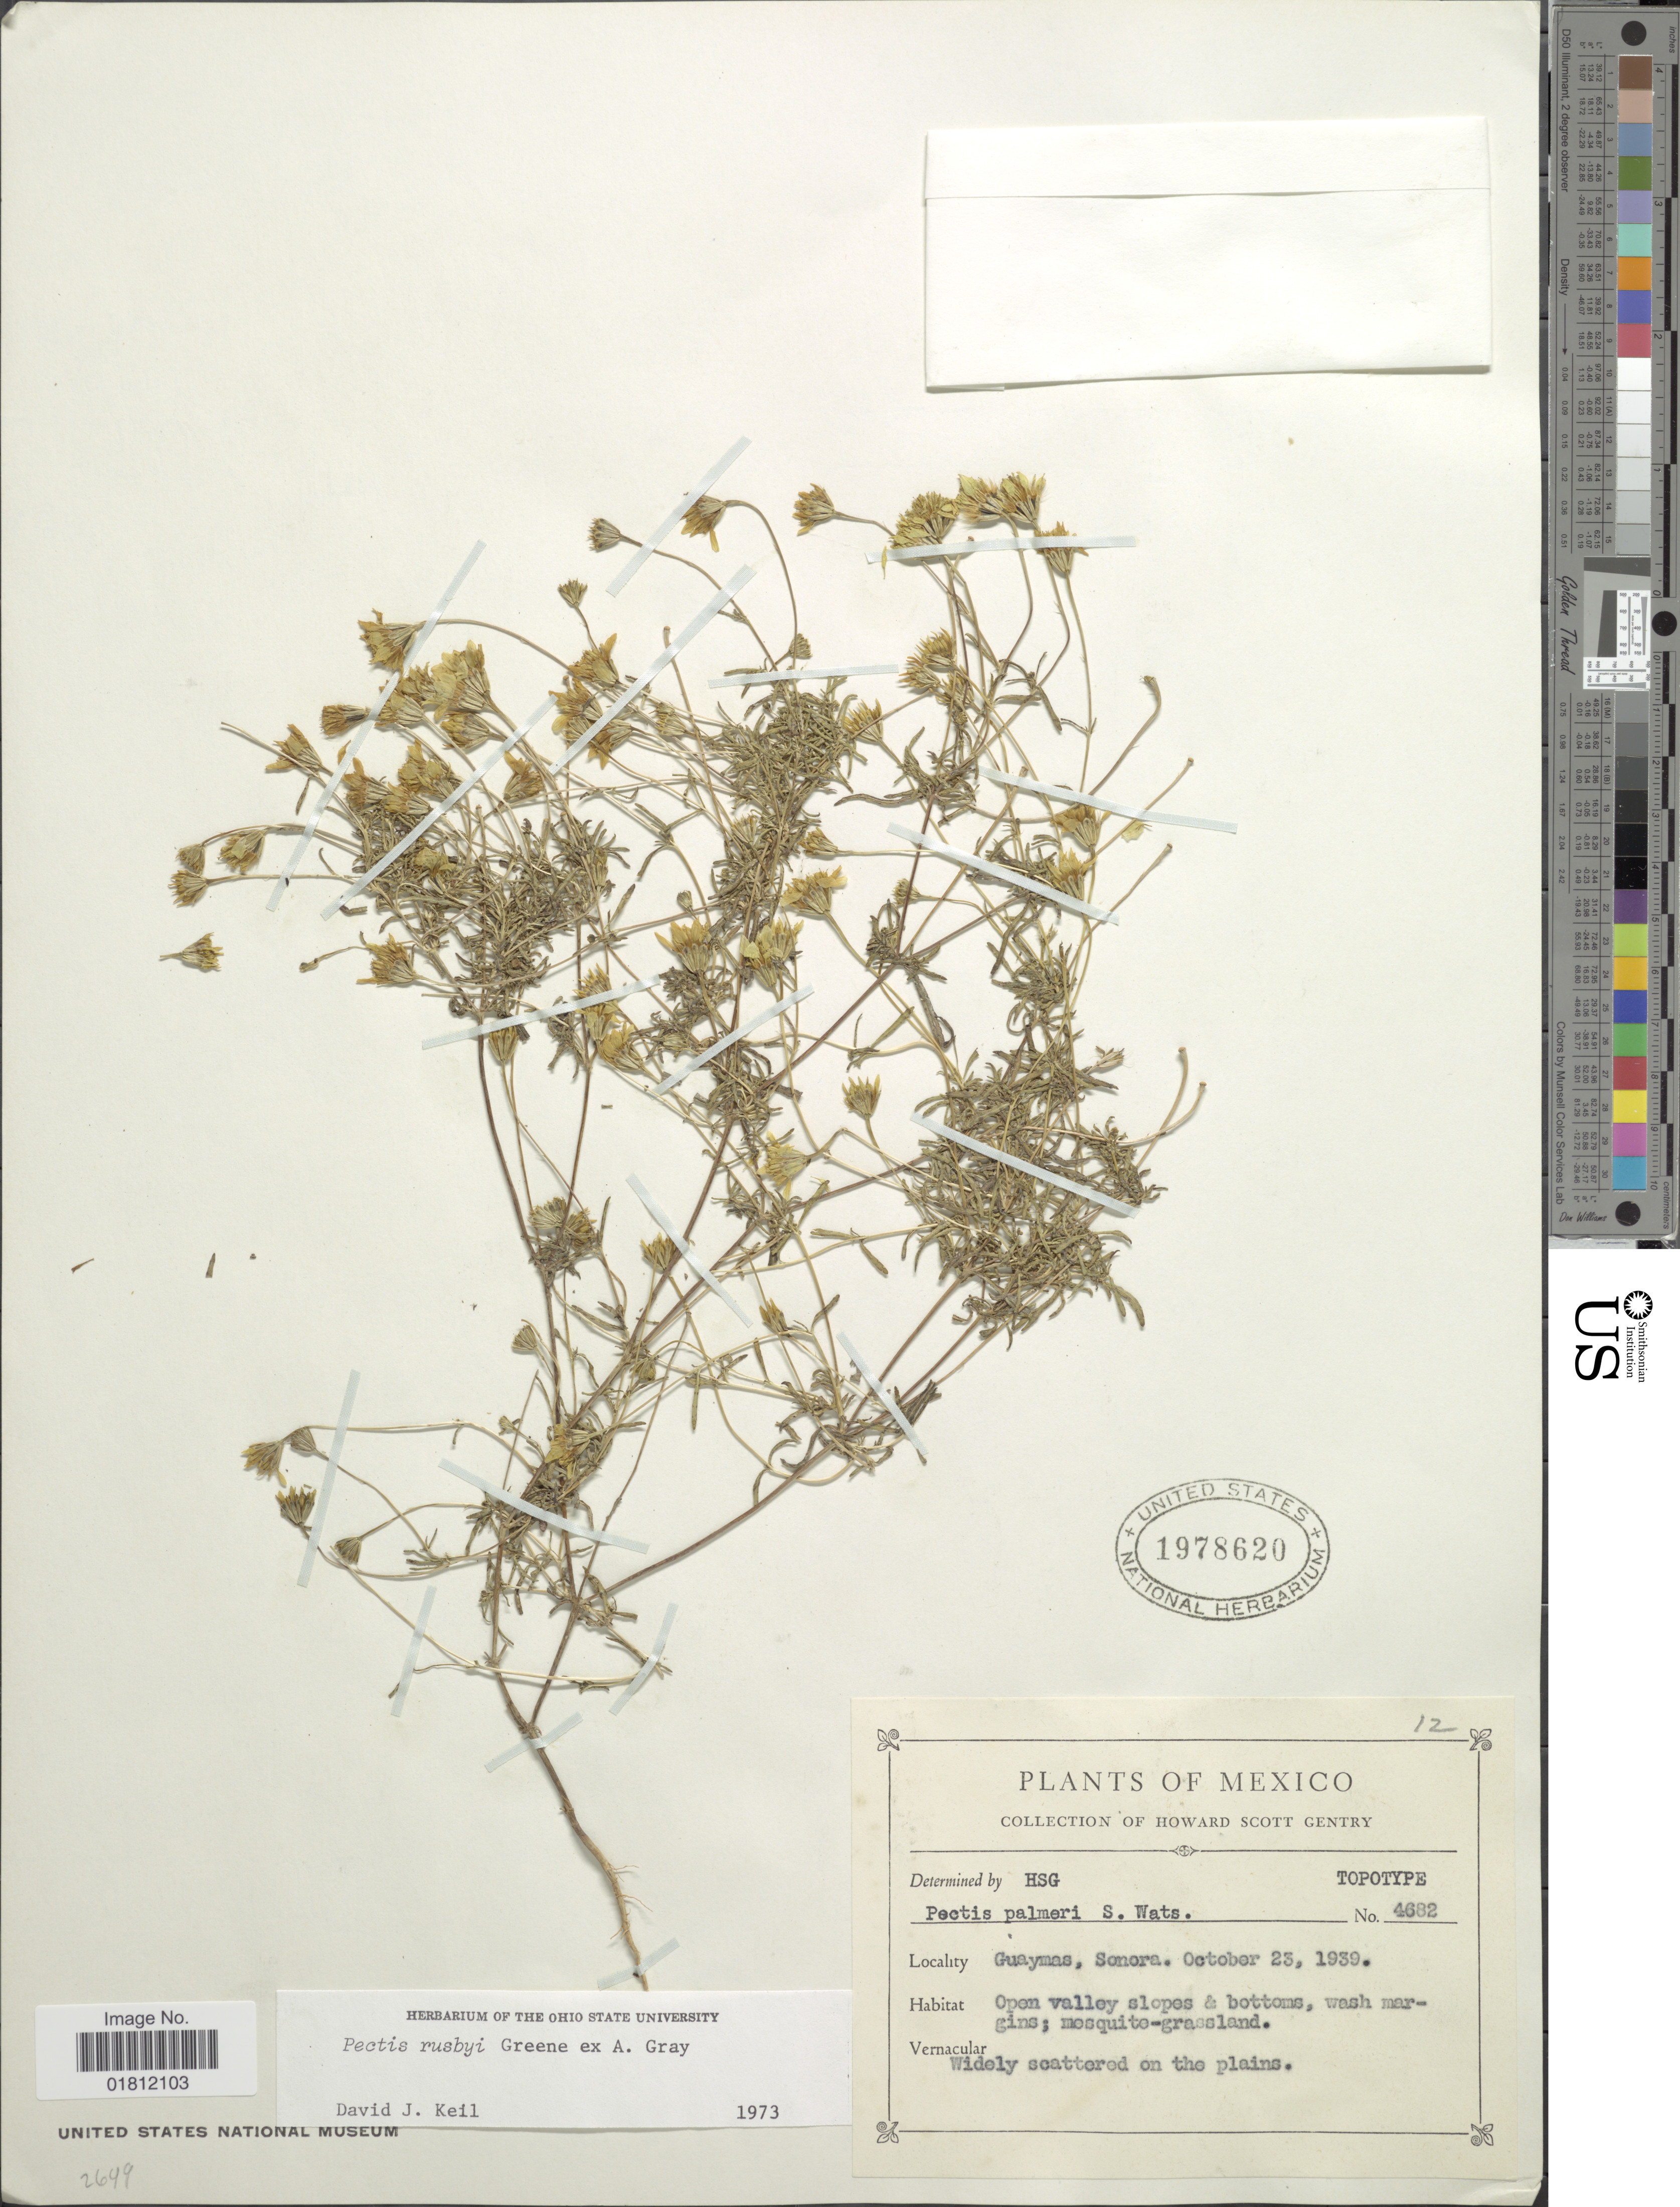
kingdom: Plantae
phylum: Tracheophyta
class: Magnoliopsida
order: Asterales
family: Asteraceae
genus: Pectis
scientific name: Pectis rusbyi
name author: Greene ex A. Gray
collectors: H. S. Gentry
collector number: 4682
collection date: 1939-10-23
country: Mexico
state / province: Sonora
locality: Guaymas, Sonora.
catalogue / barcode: US 1978620